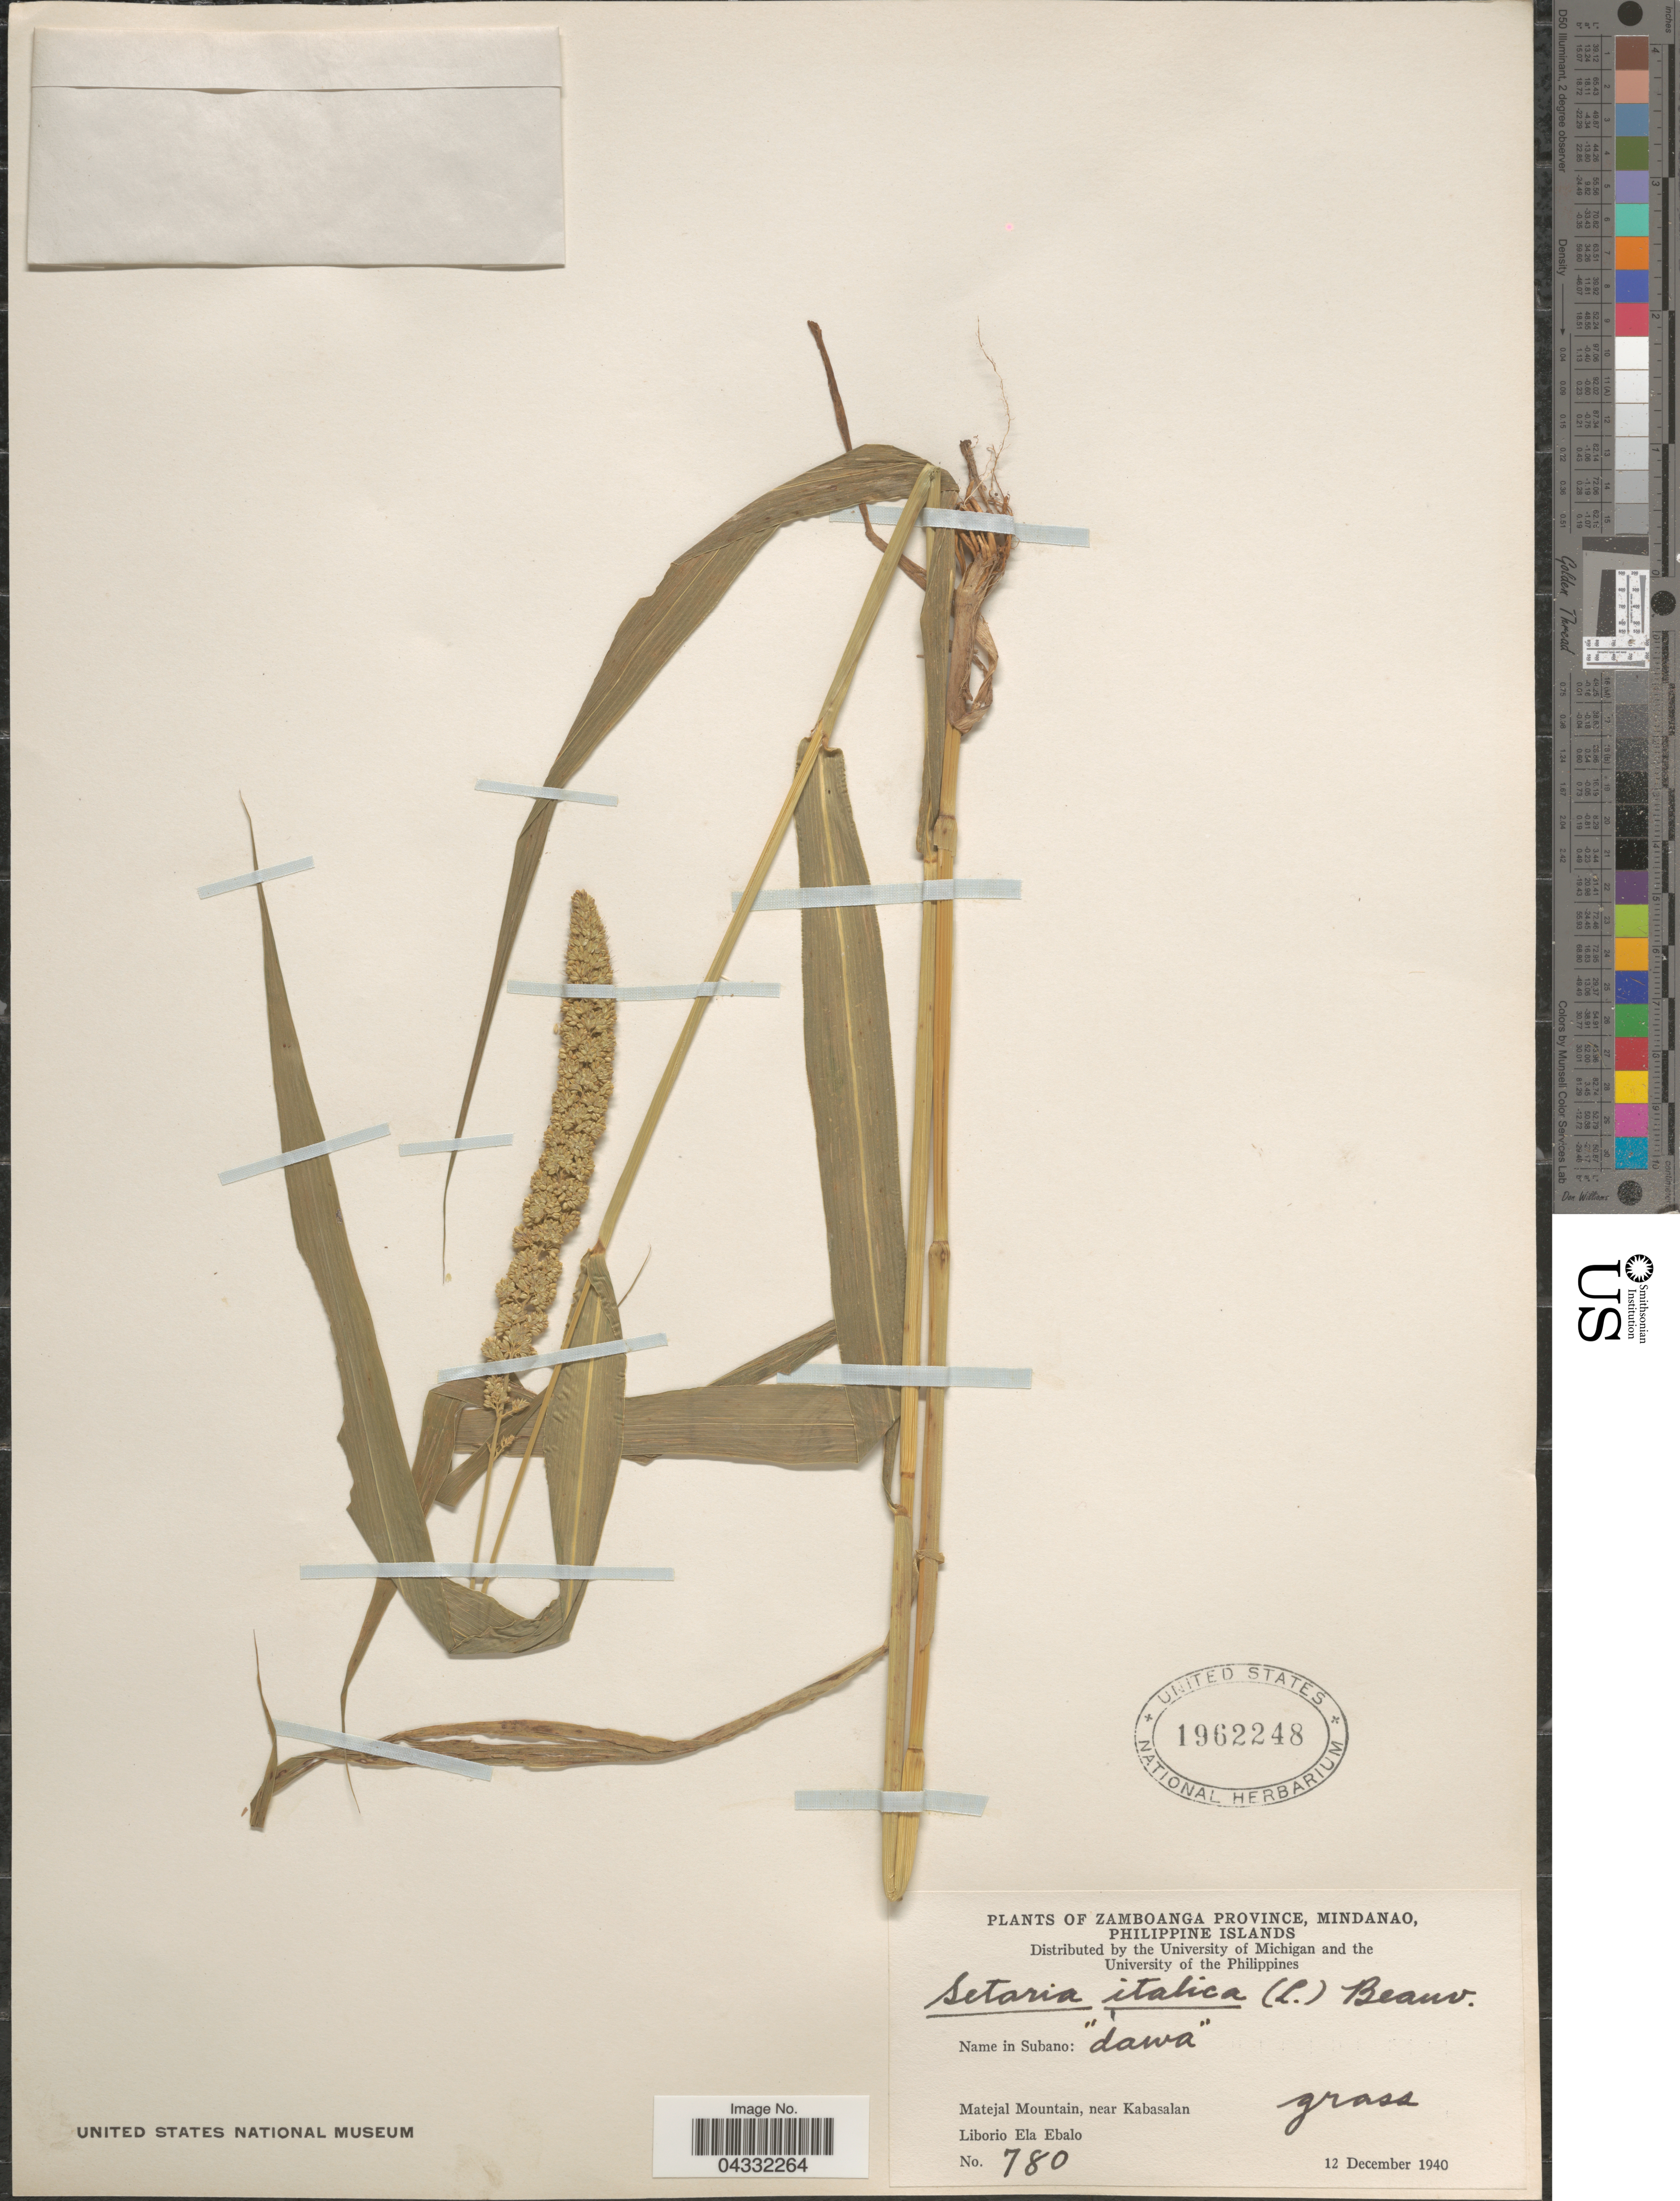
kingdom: Plantae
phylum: Tracheophyta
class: Liliopsida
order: Poales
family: Poaceae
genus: Setaria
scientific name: Setaria italica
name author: (L.) P. Beauv.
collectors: L. Ebalo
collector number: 780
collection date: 1940-12-12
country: Philippines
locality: Zamboanga Province, Mindanao, Philippine Islands. Matejal Mountain, near Kabasalan.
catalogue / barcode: US 1962248